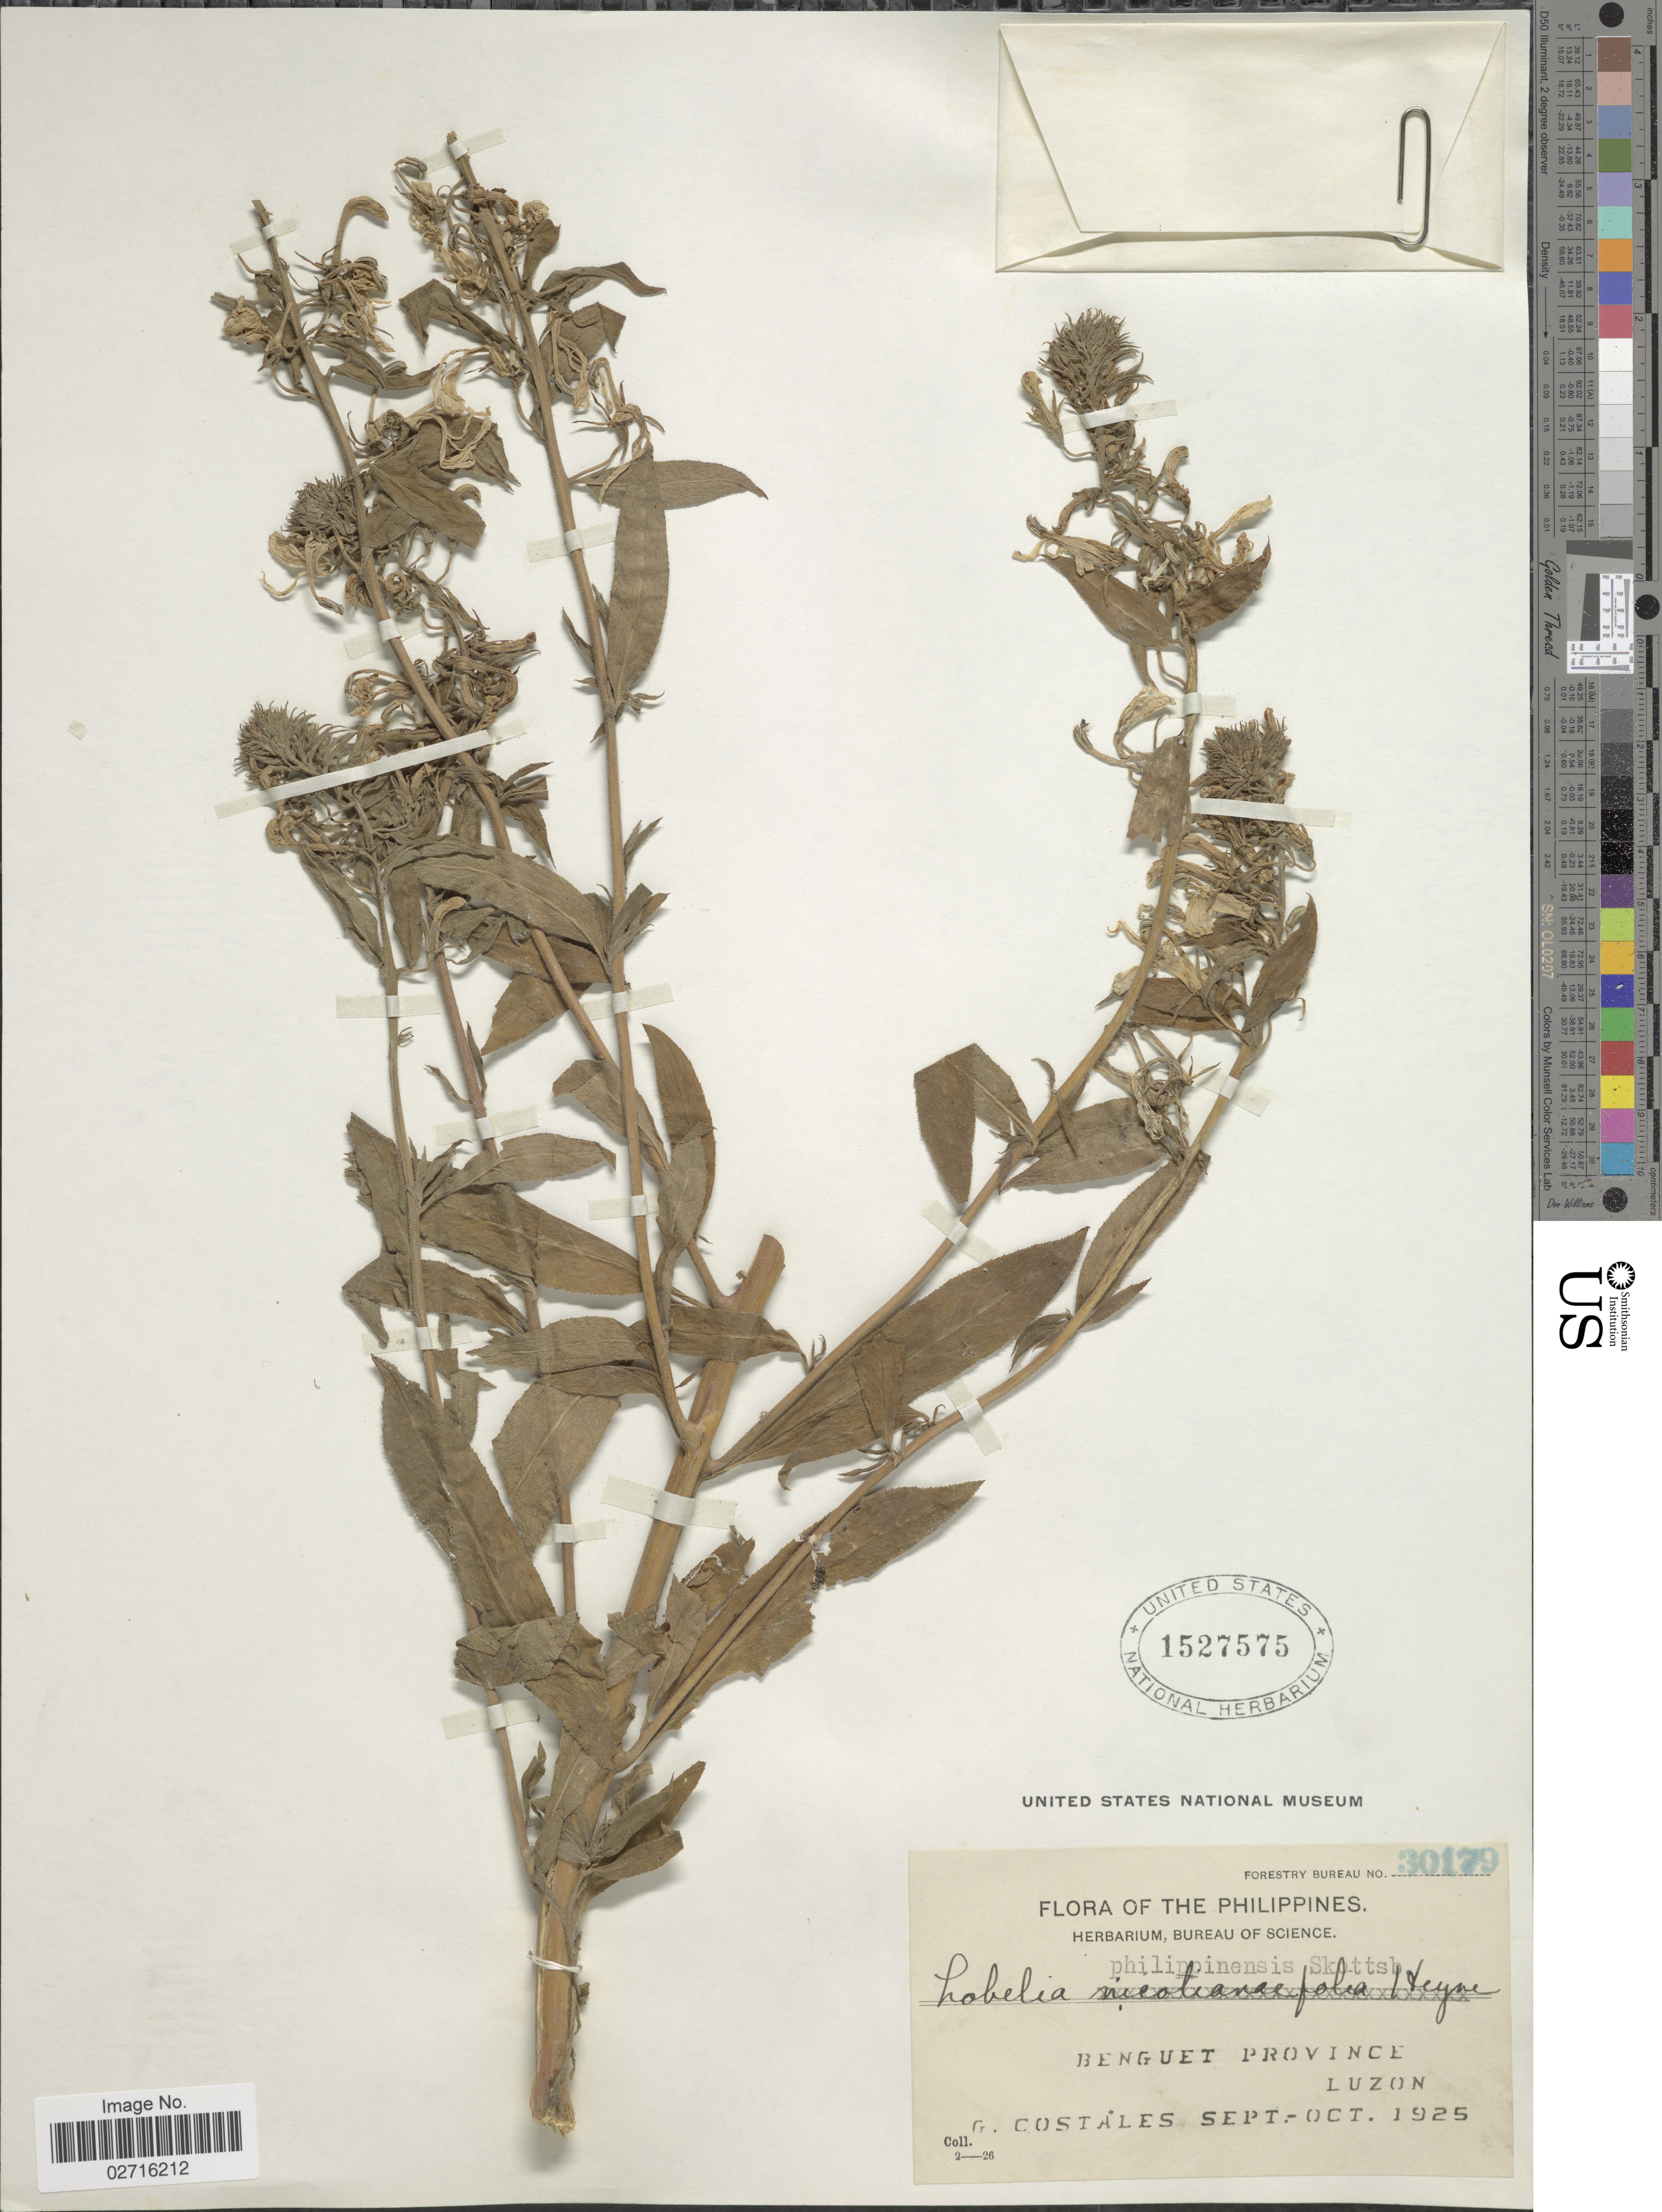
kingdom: Plantae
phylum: Tracheophyta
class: Magnoliopsida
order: Asterales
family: Campanulaceae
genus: Lobelia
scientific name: Lobelia philippinensis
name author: Skottsb.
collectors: G. Costales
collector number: Forestry Bureau 30179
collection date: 1925-09/1925-10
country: Philippines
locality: Benguet Province, Luzon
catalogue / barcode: US 1527575